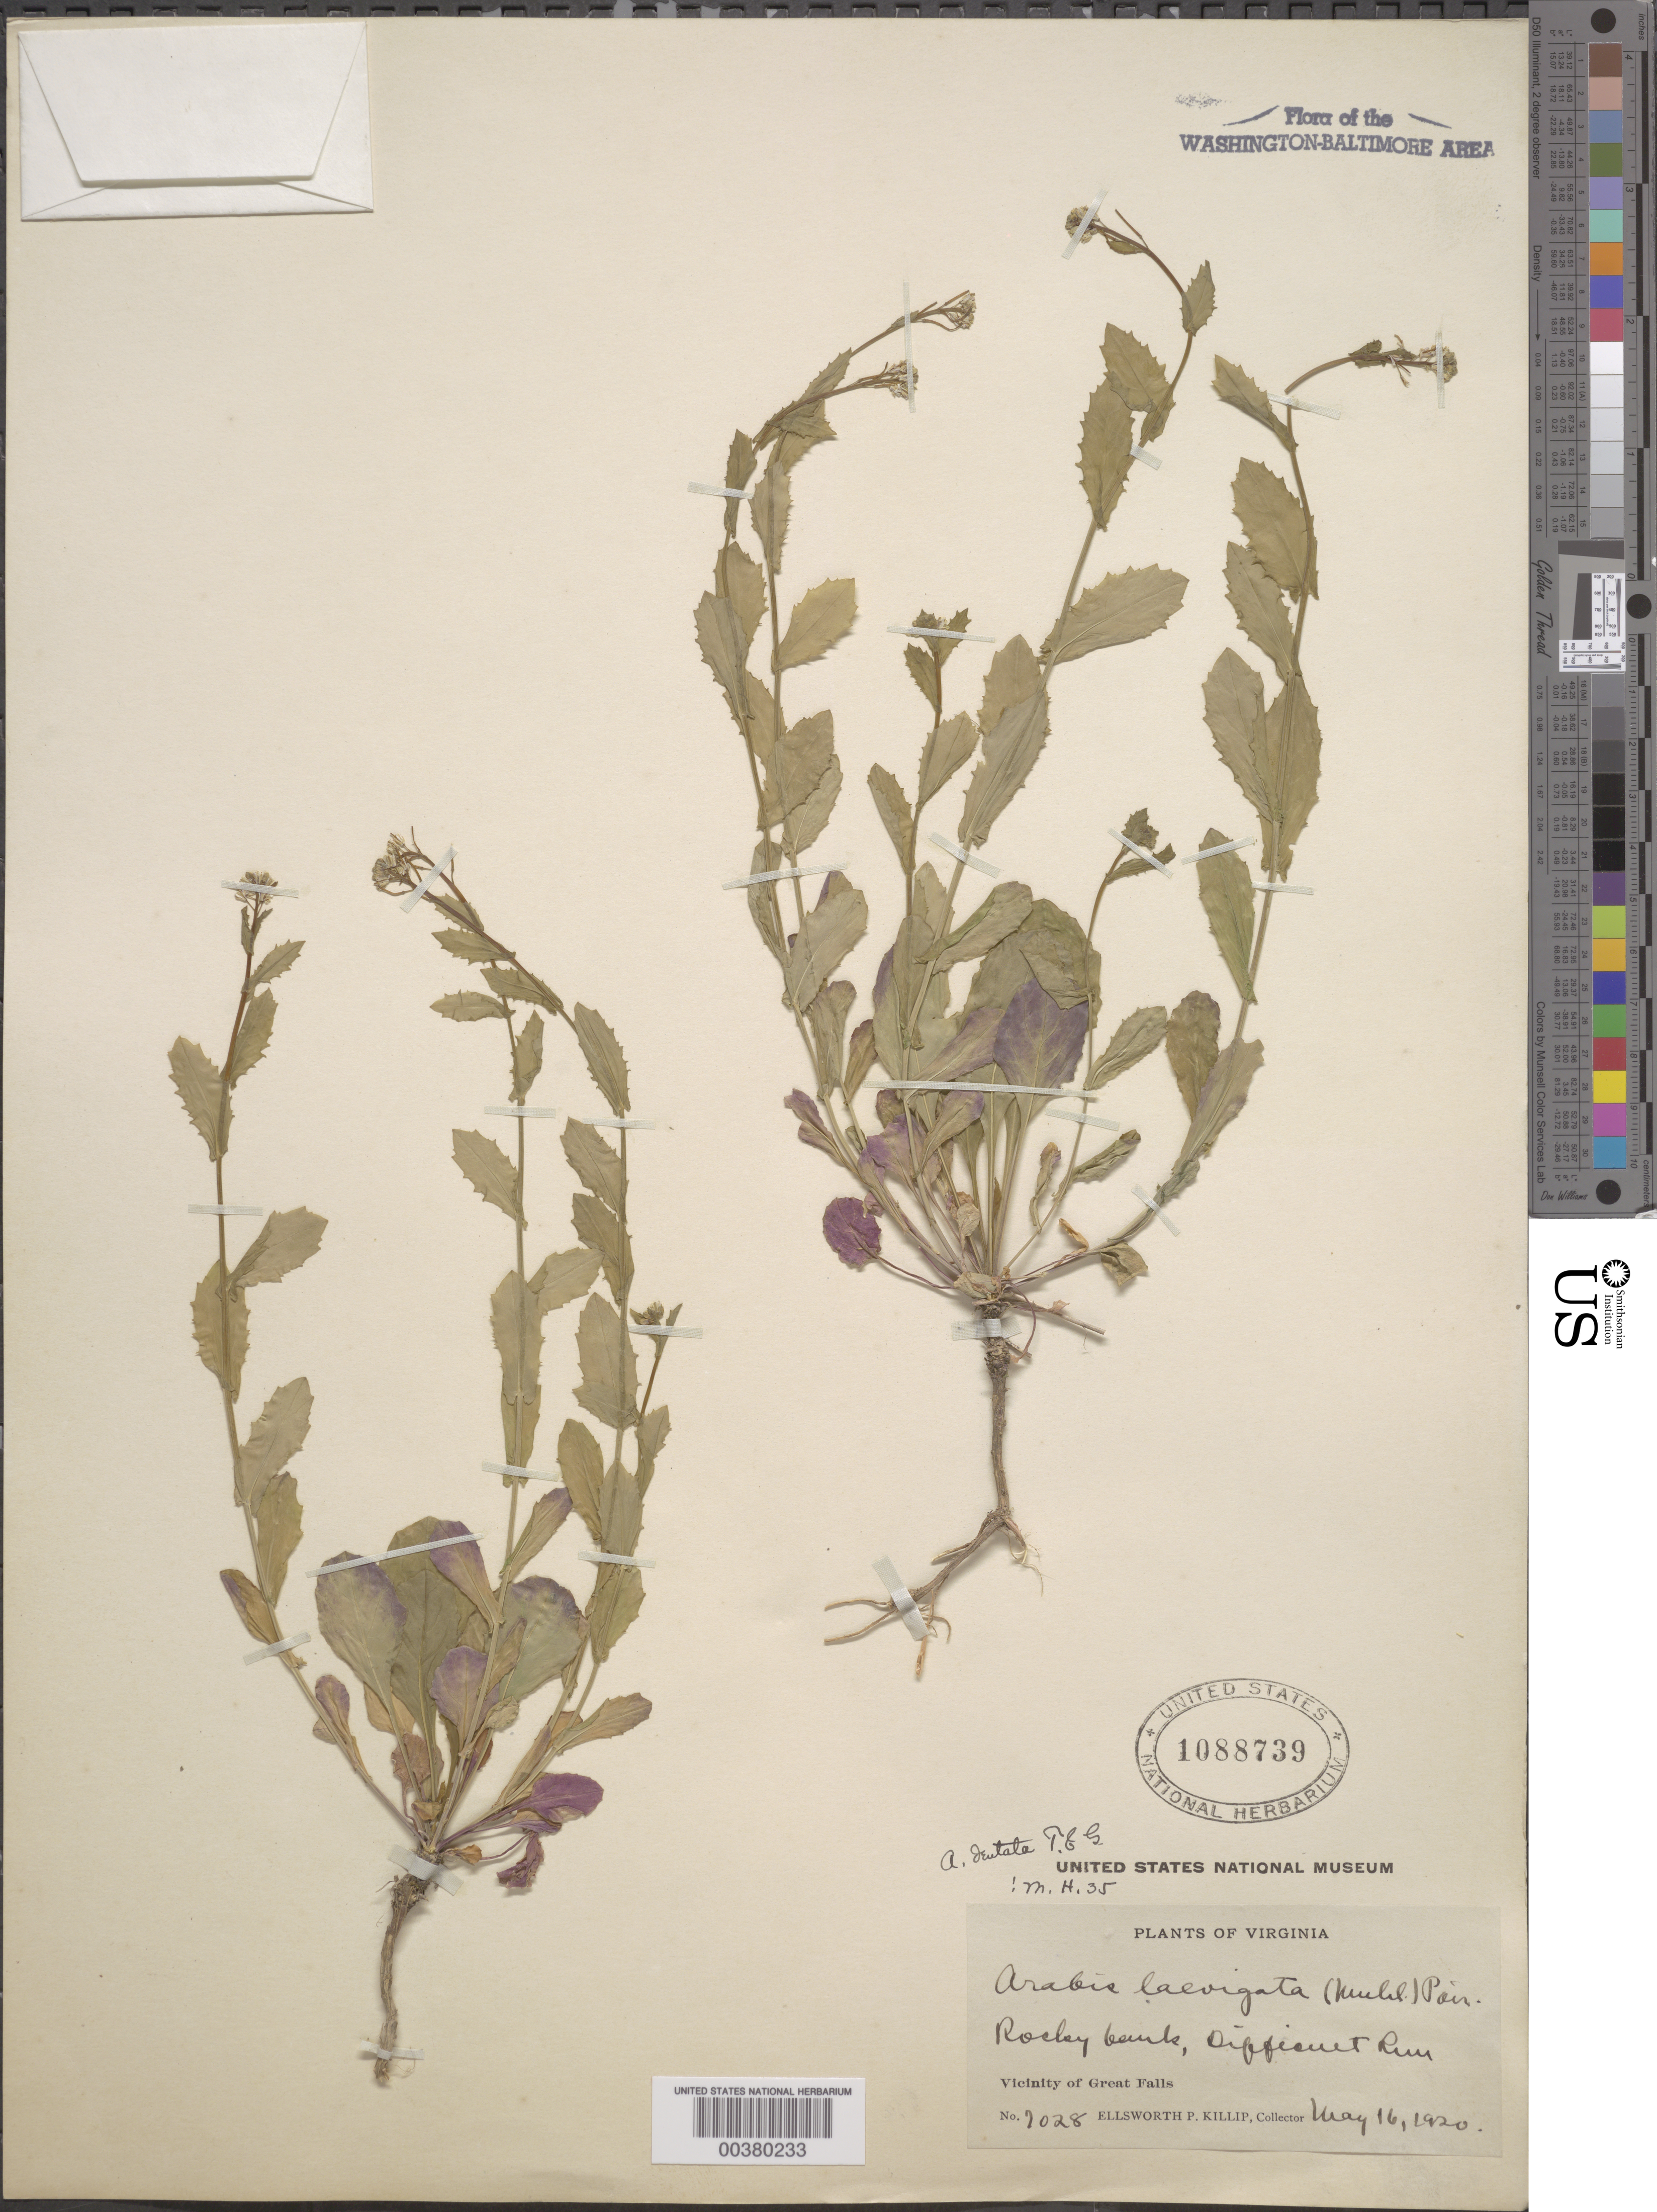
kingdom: Plantae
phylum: Tracheophyta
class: Magnoliopsida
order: Brassicales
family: Brassicaceae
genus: Boechera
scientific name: Boechera shortii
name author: (Fernald) Al-Shehbaz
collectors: E. P. Killip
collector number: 7028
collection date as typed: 16 May 1920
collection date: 1920-05-16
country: United States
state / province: Virginia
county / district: Fairfax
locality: Difficult Run C. & O. Canal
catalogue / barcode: US 1088739